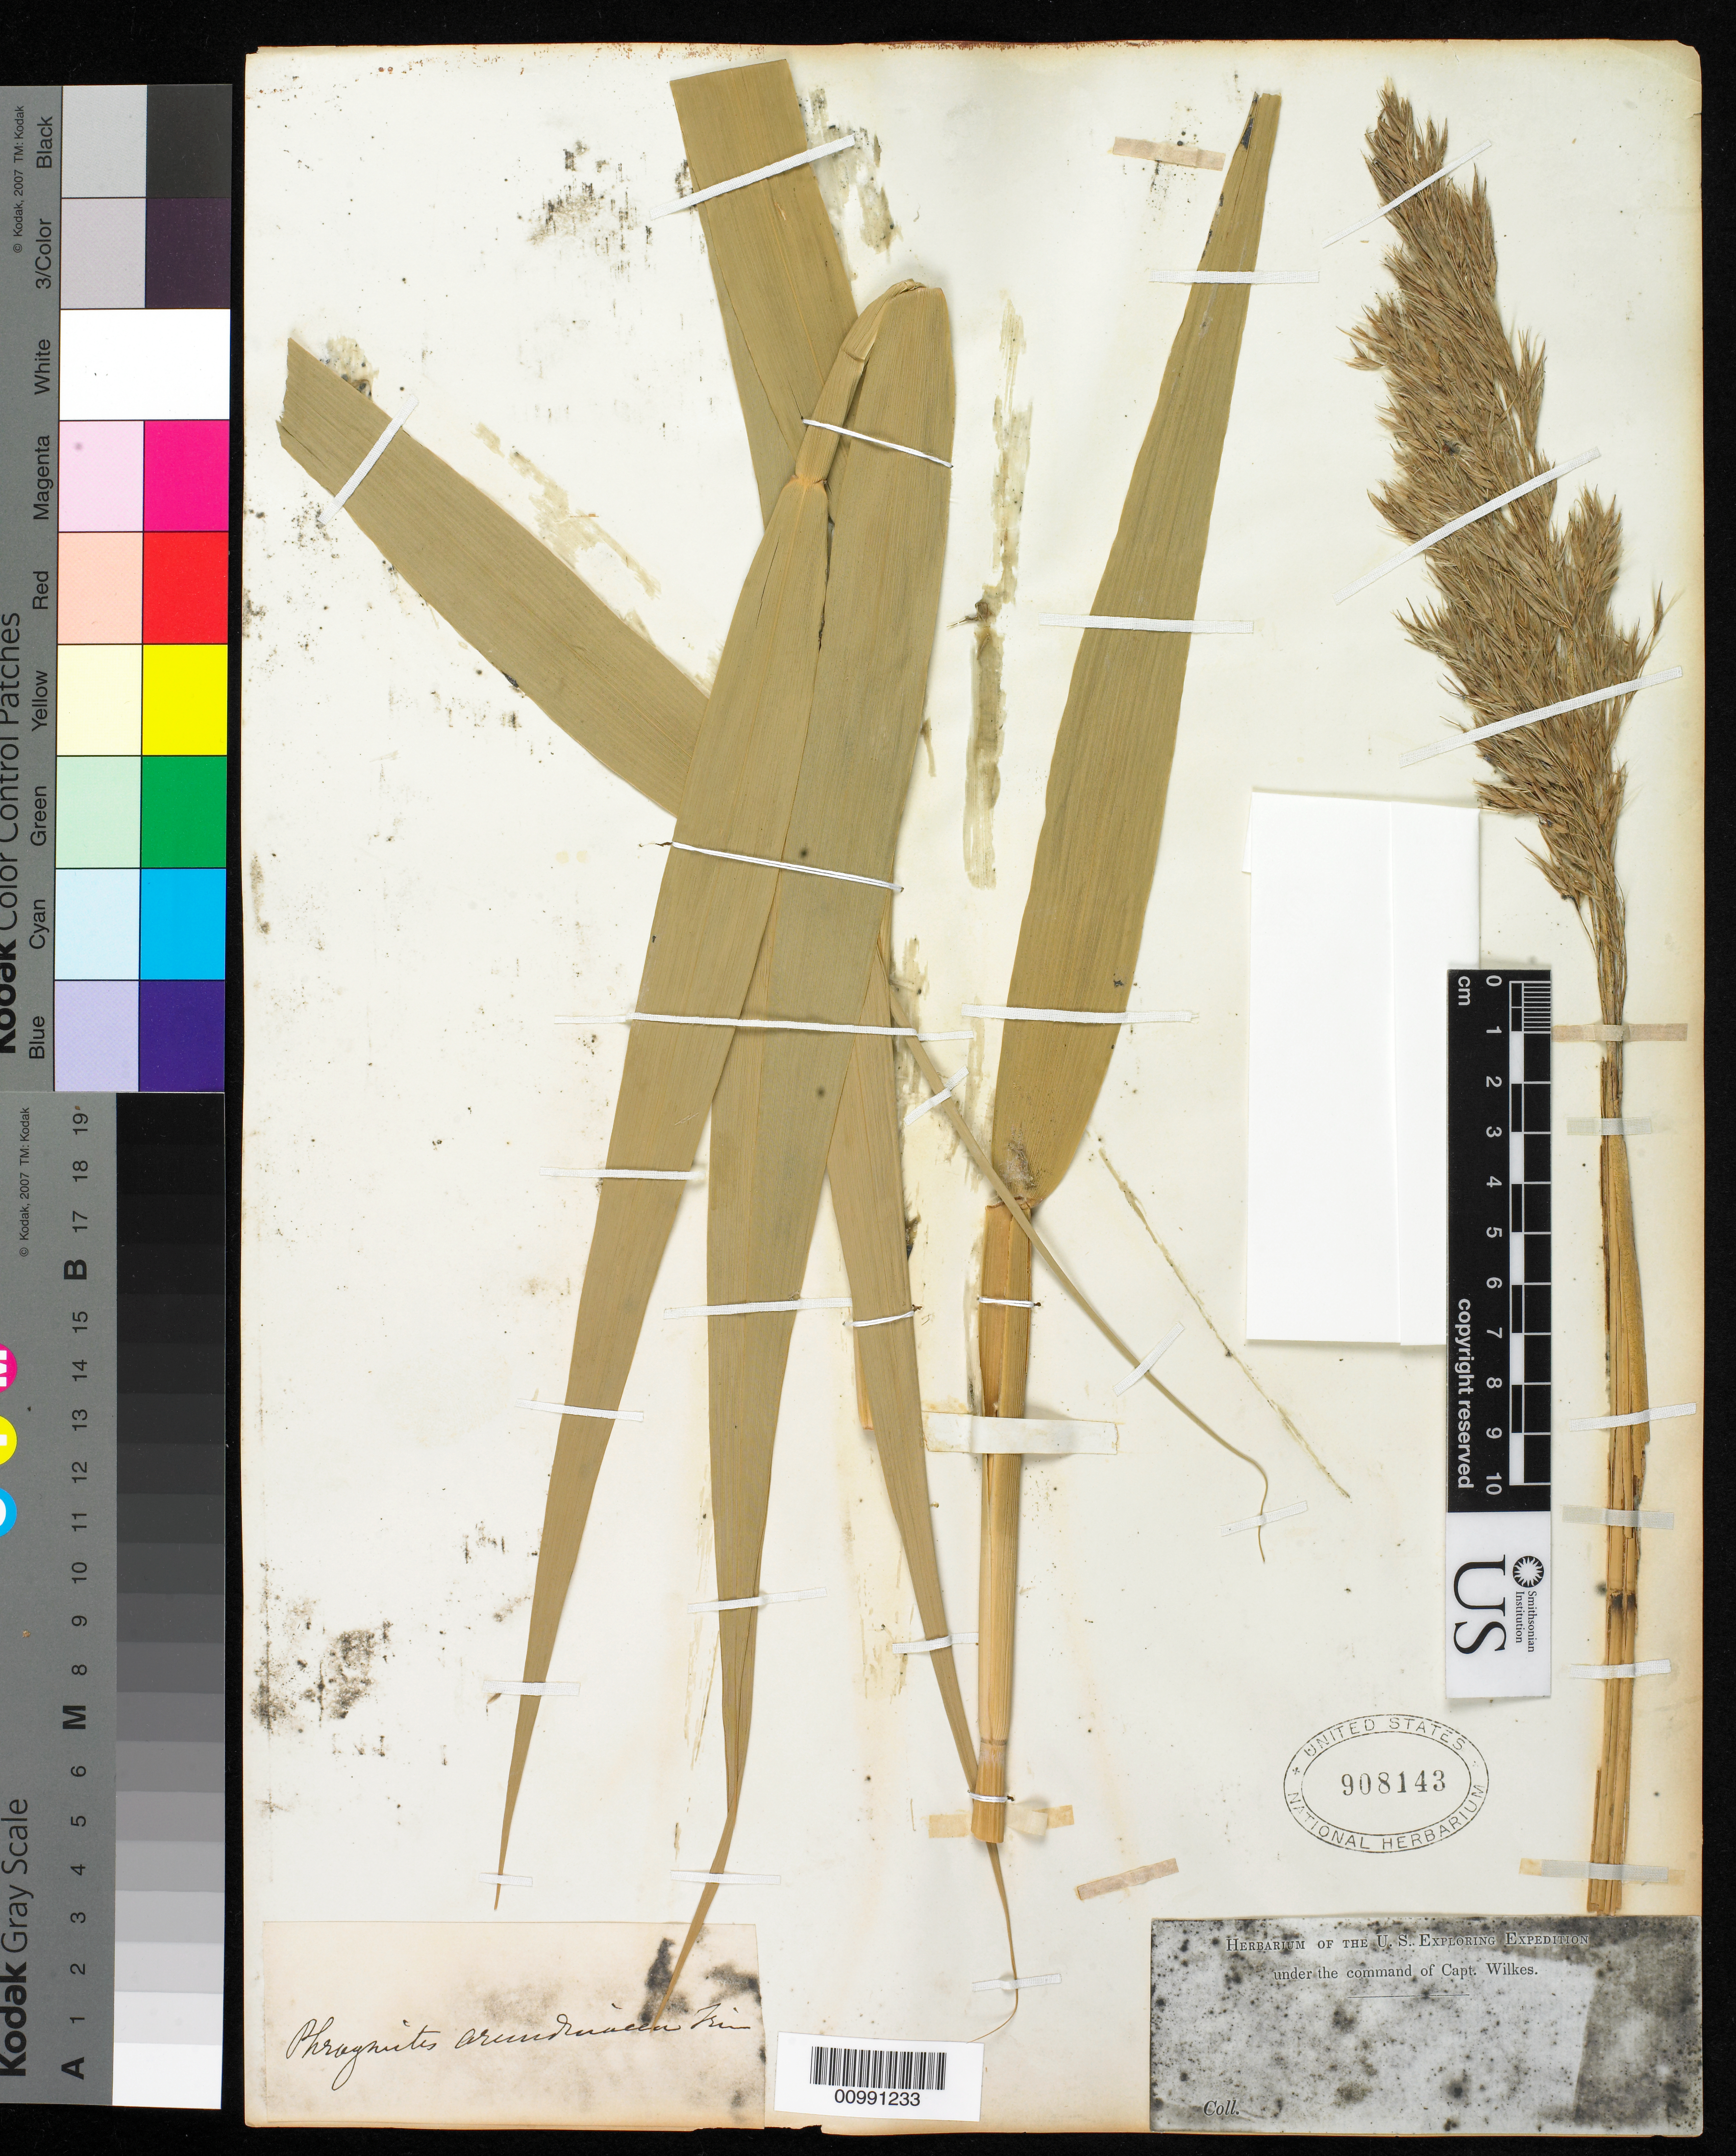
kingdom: Plantae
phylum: Tracheophyta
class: Liliopsida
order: Poales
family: Poaceae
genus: Phragmites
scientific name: Phragmites australis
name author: (Cav.) Trin. ex Steud.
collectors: Wilkes Explor. Exped.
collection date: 1838/1842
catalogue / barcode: US 908143